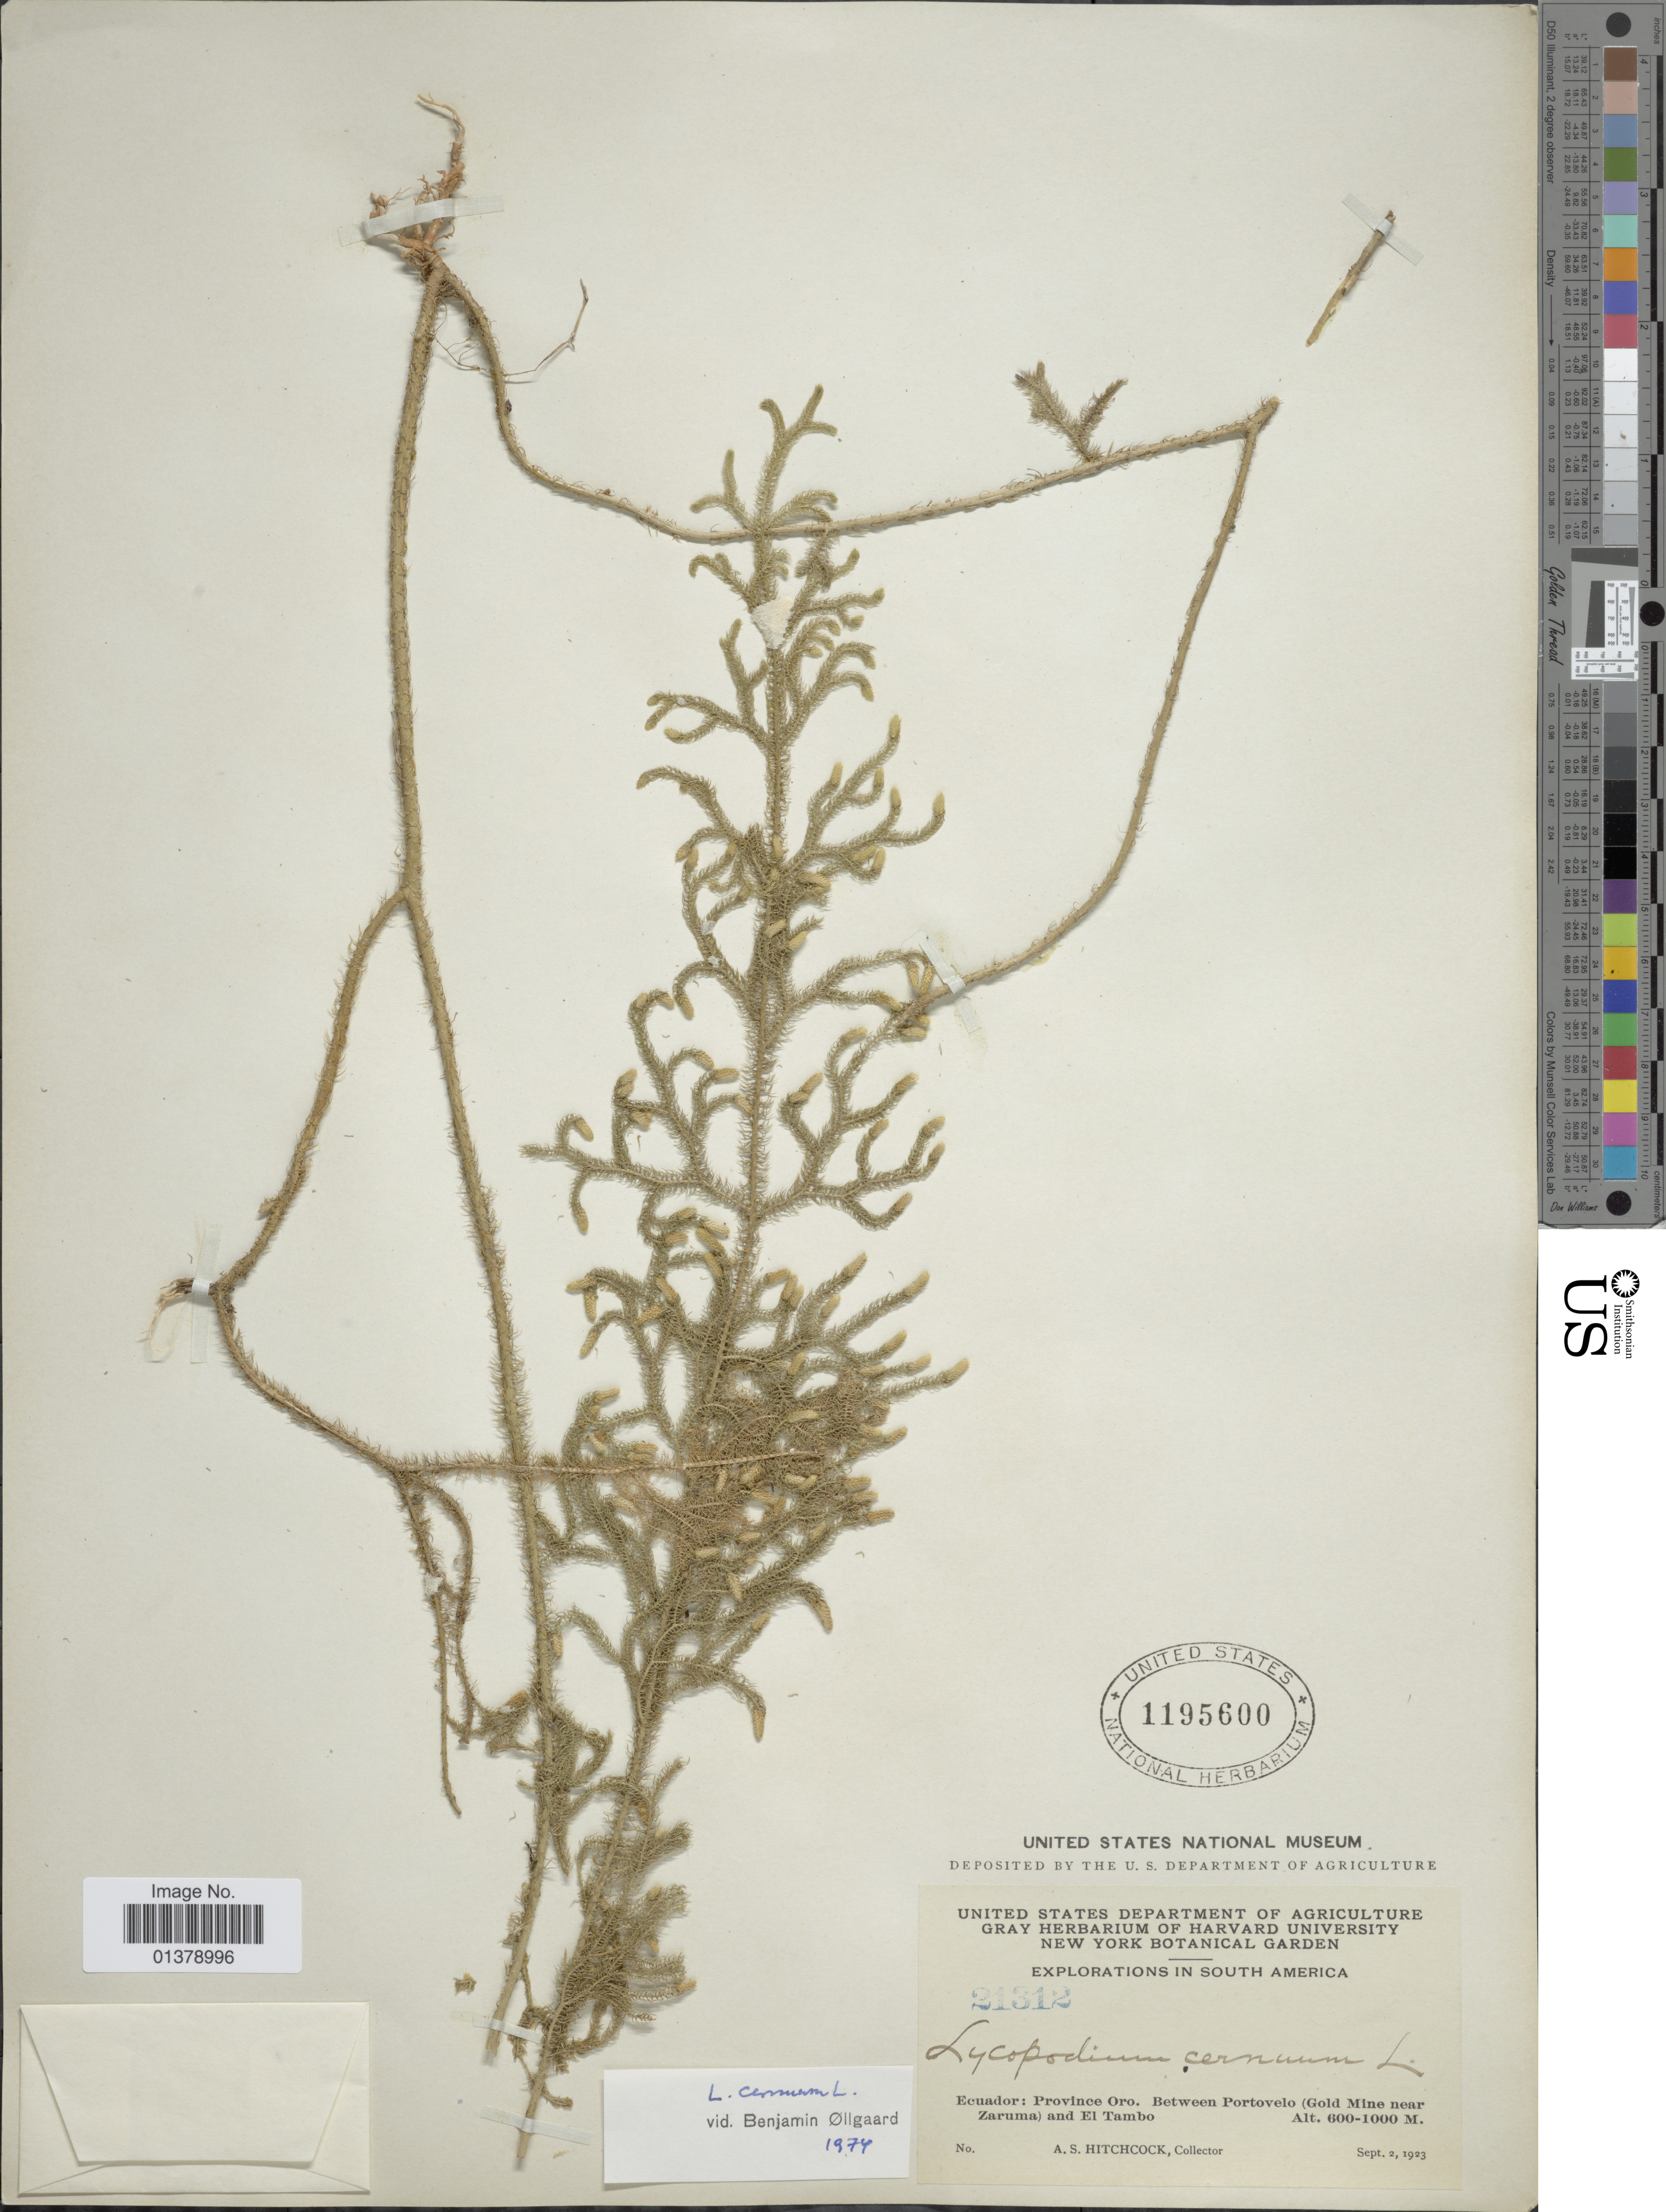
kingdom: Plantae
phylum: Tracheophyta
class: Lycopodiopsida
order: Lycopodiales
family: Lycopodiaceae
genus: Palhinhaea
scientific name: Palhinhaea cernua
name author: (L.) Vasc. & Franco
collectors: A. S. Hitchcock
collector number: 21312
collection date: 1923-09-02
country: Ecuador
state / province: El Oro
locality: Province Oro, between Portovelo(goldmine near Zarume) and El Tambo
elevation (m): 600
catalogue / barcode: US 1195600